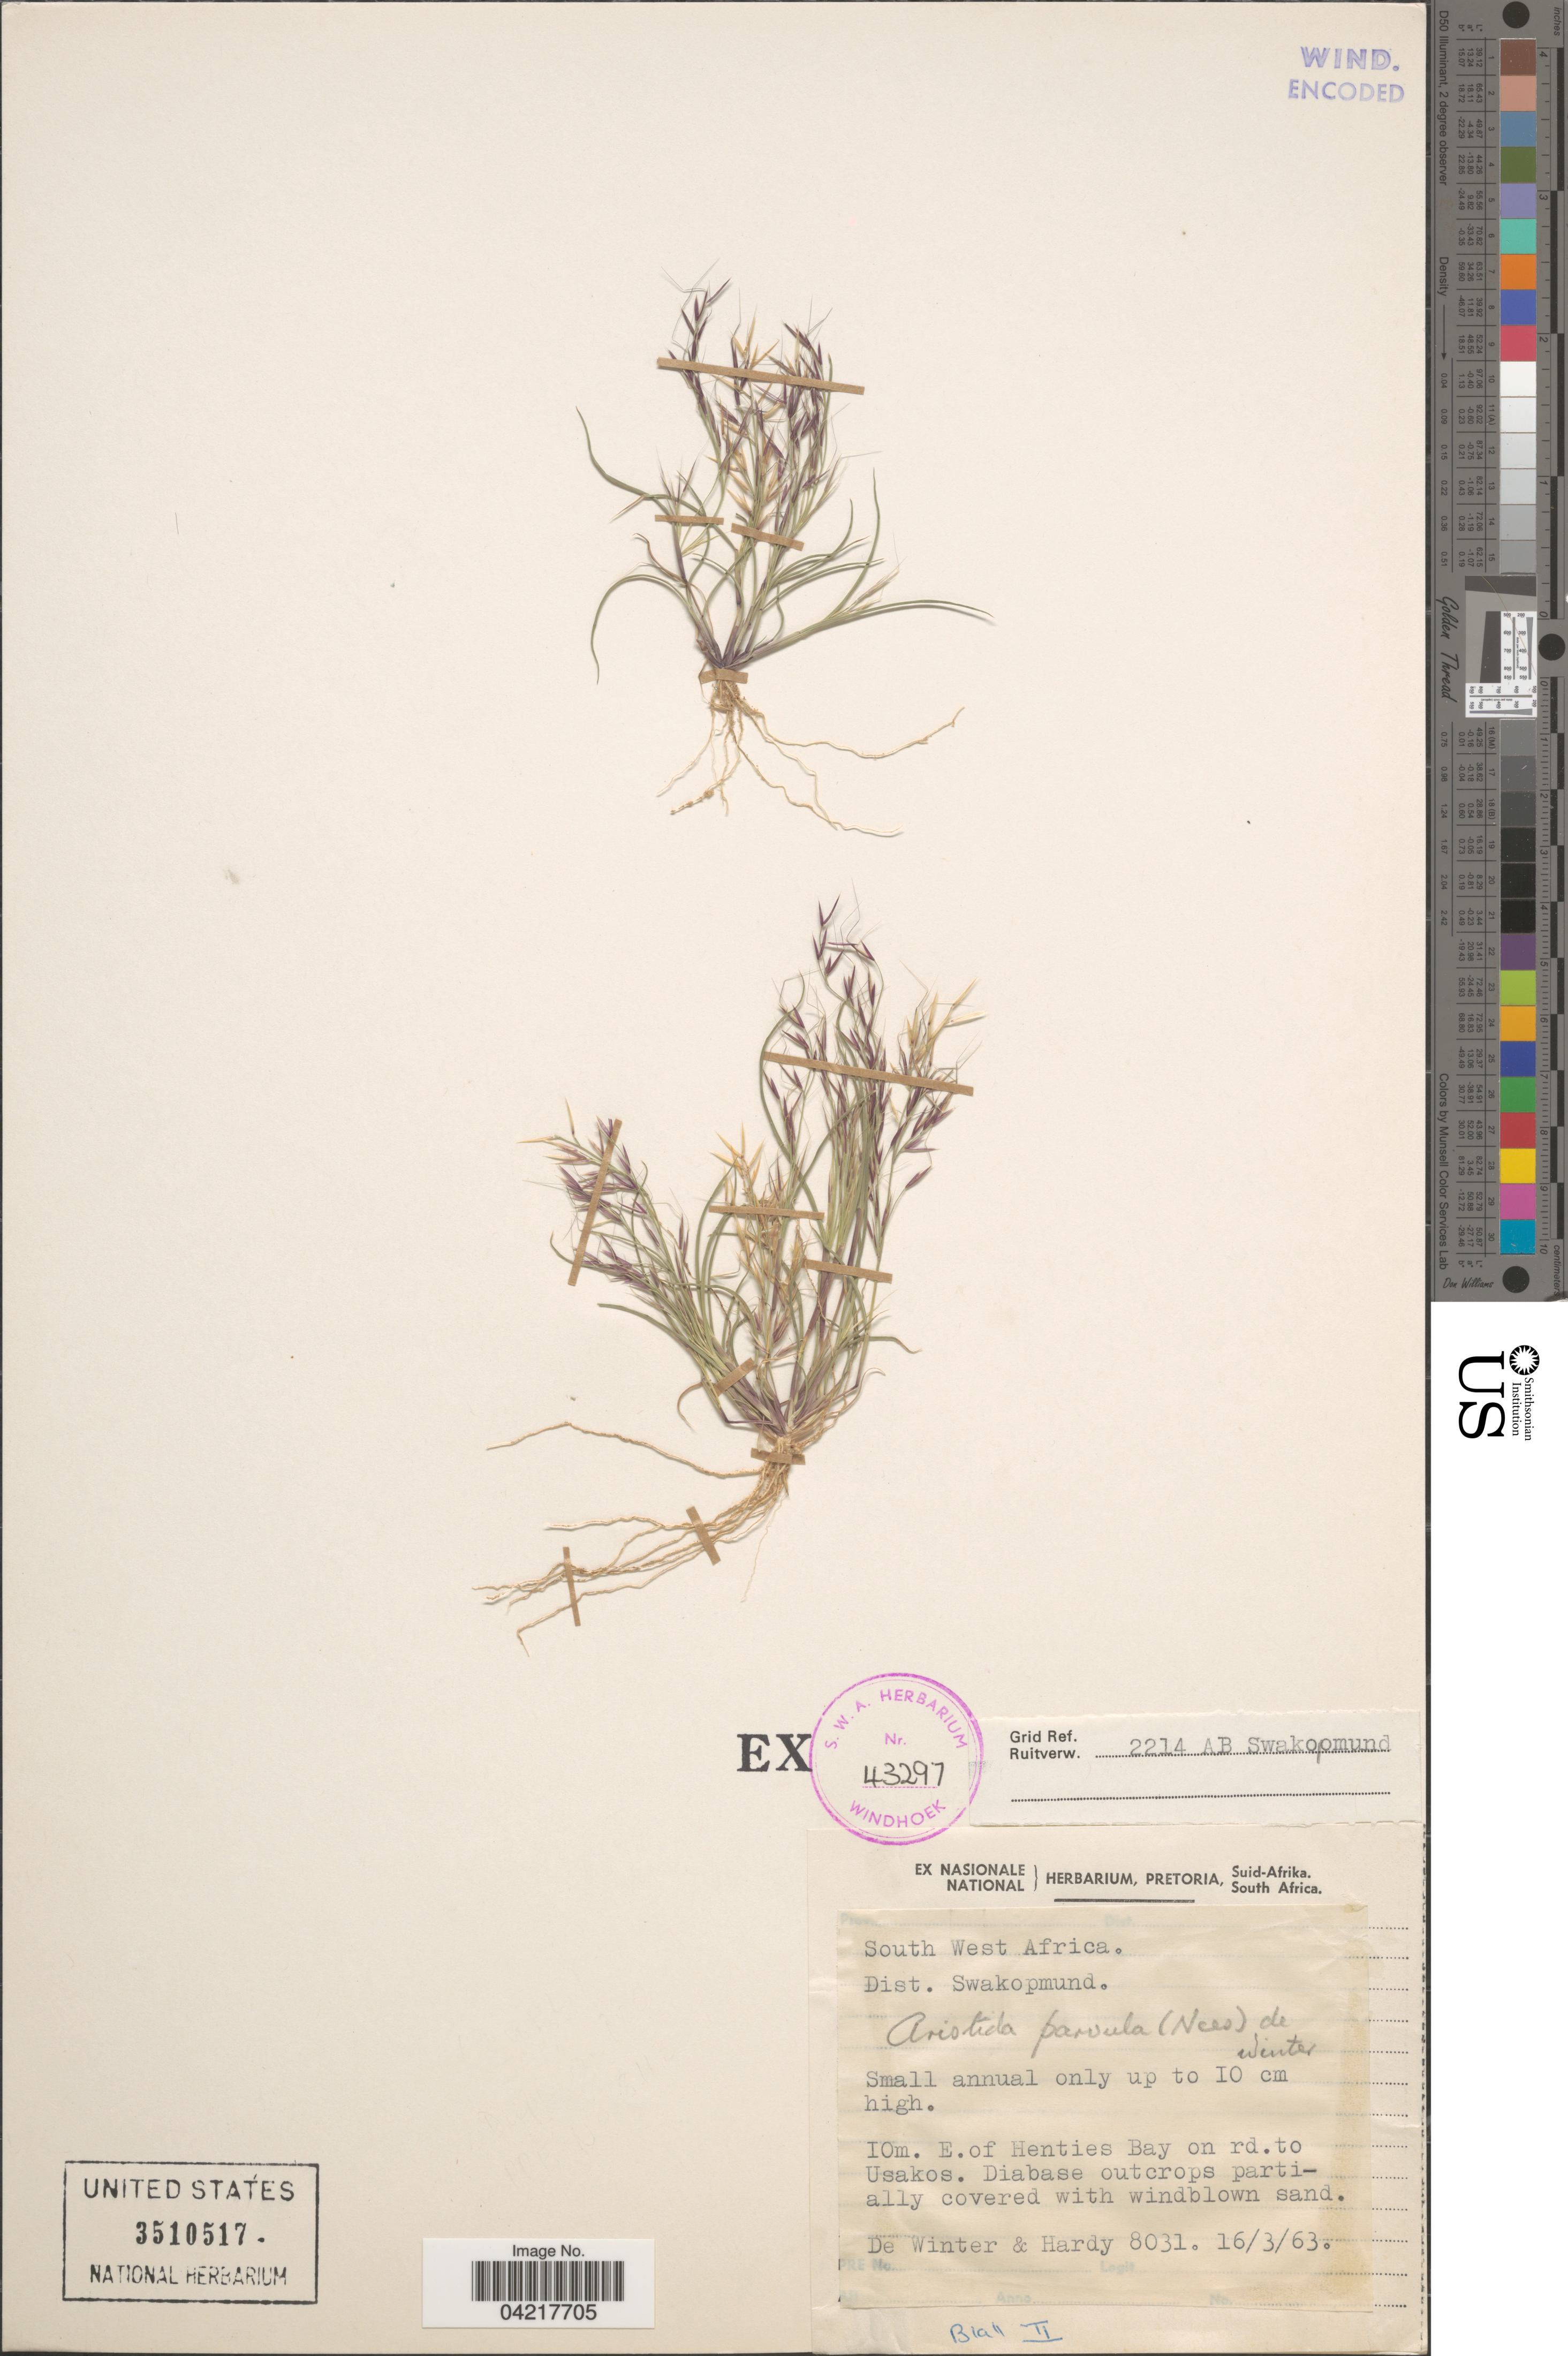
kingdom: Plantae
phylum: Tracheophyta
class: Liliopsida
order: Poales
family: Poaceae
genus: Aristida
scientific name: Aristida parvula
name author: Nees & De Winter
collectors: -- de Winter & -. Hardy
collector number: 8031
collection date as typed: Transcribed d/m/y: 16/3/63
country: Namibia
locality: South West Africa. Dist. Swakopmund. 10m. E. of Henties Bay on rd. to Usakos. Grid Ref. Ruitverw. 2214 AB Swakopmund.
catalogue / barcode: US 3510517